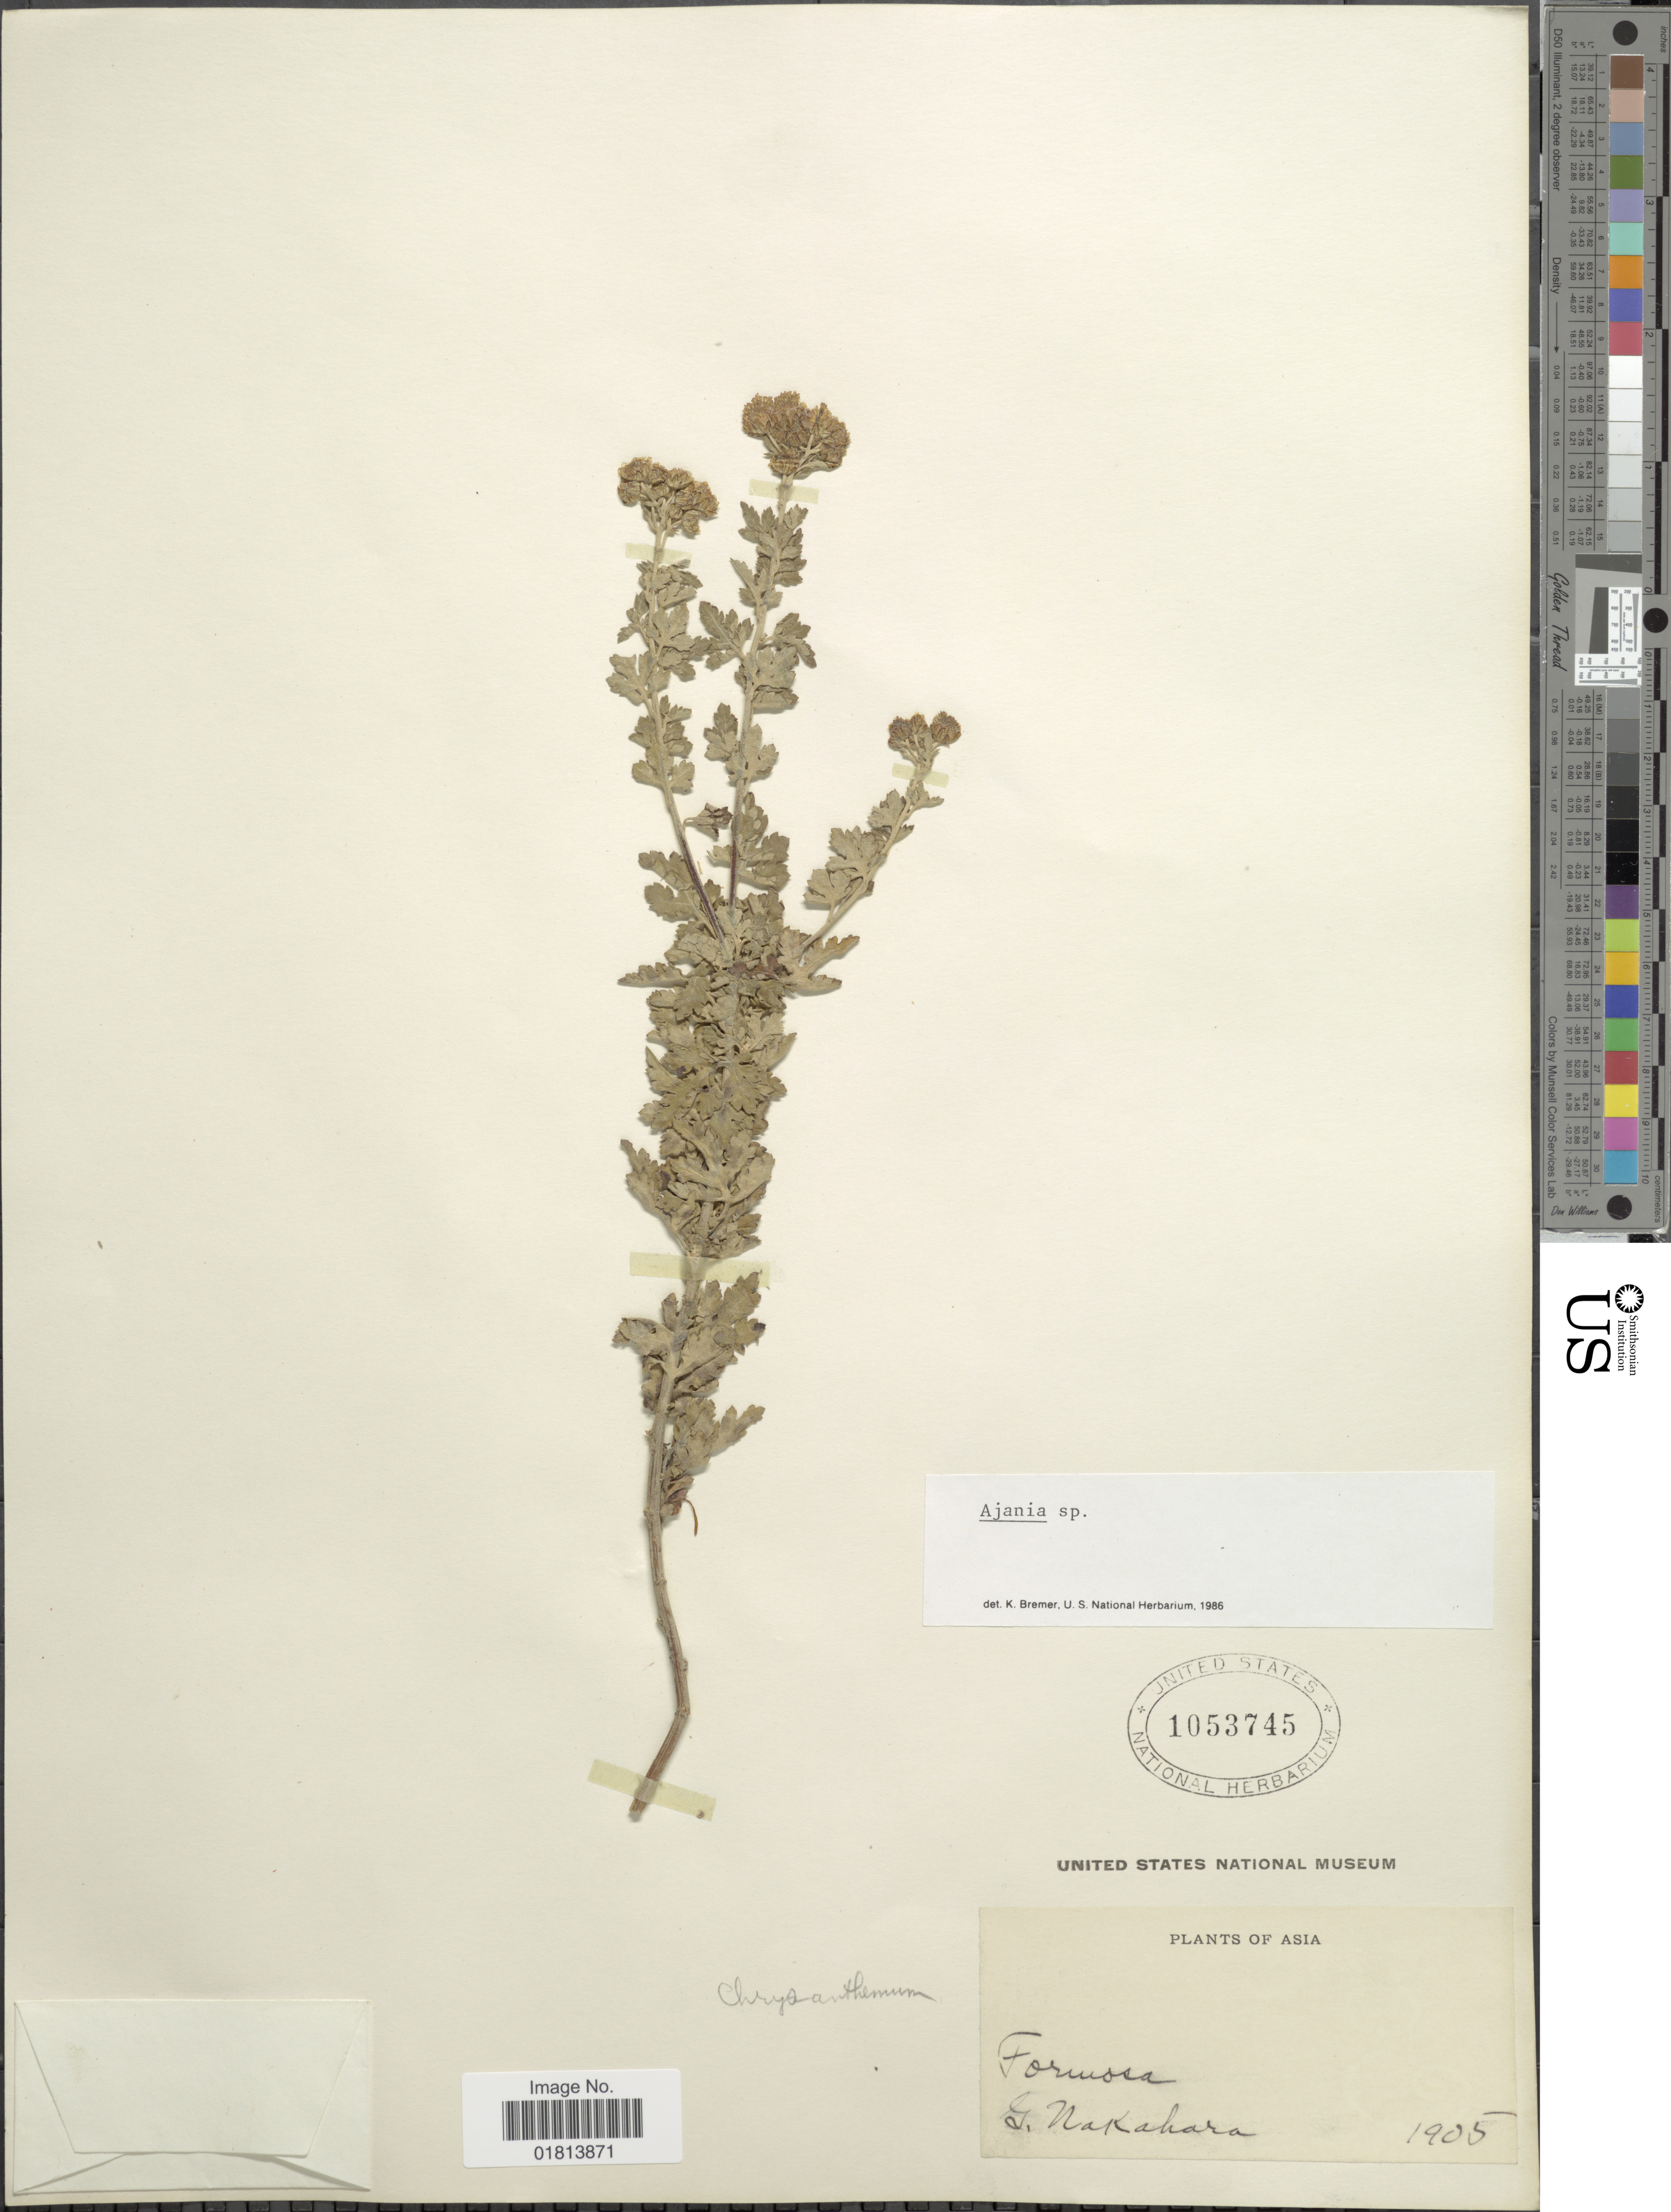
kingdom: Plantae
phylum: Tracheophyta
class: Magnoliopsida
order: Asterales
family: Asteraceae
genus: Ajania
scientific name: Ajania sp.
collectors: G. Nakahara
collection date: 1905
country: Taiwan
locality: Formosa, Asia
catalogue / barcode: US 1053745